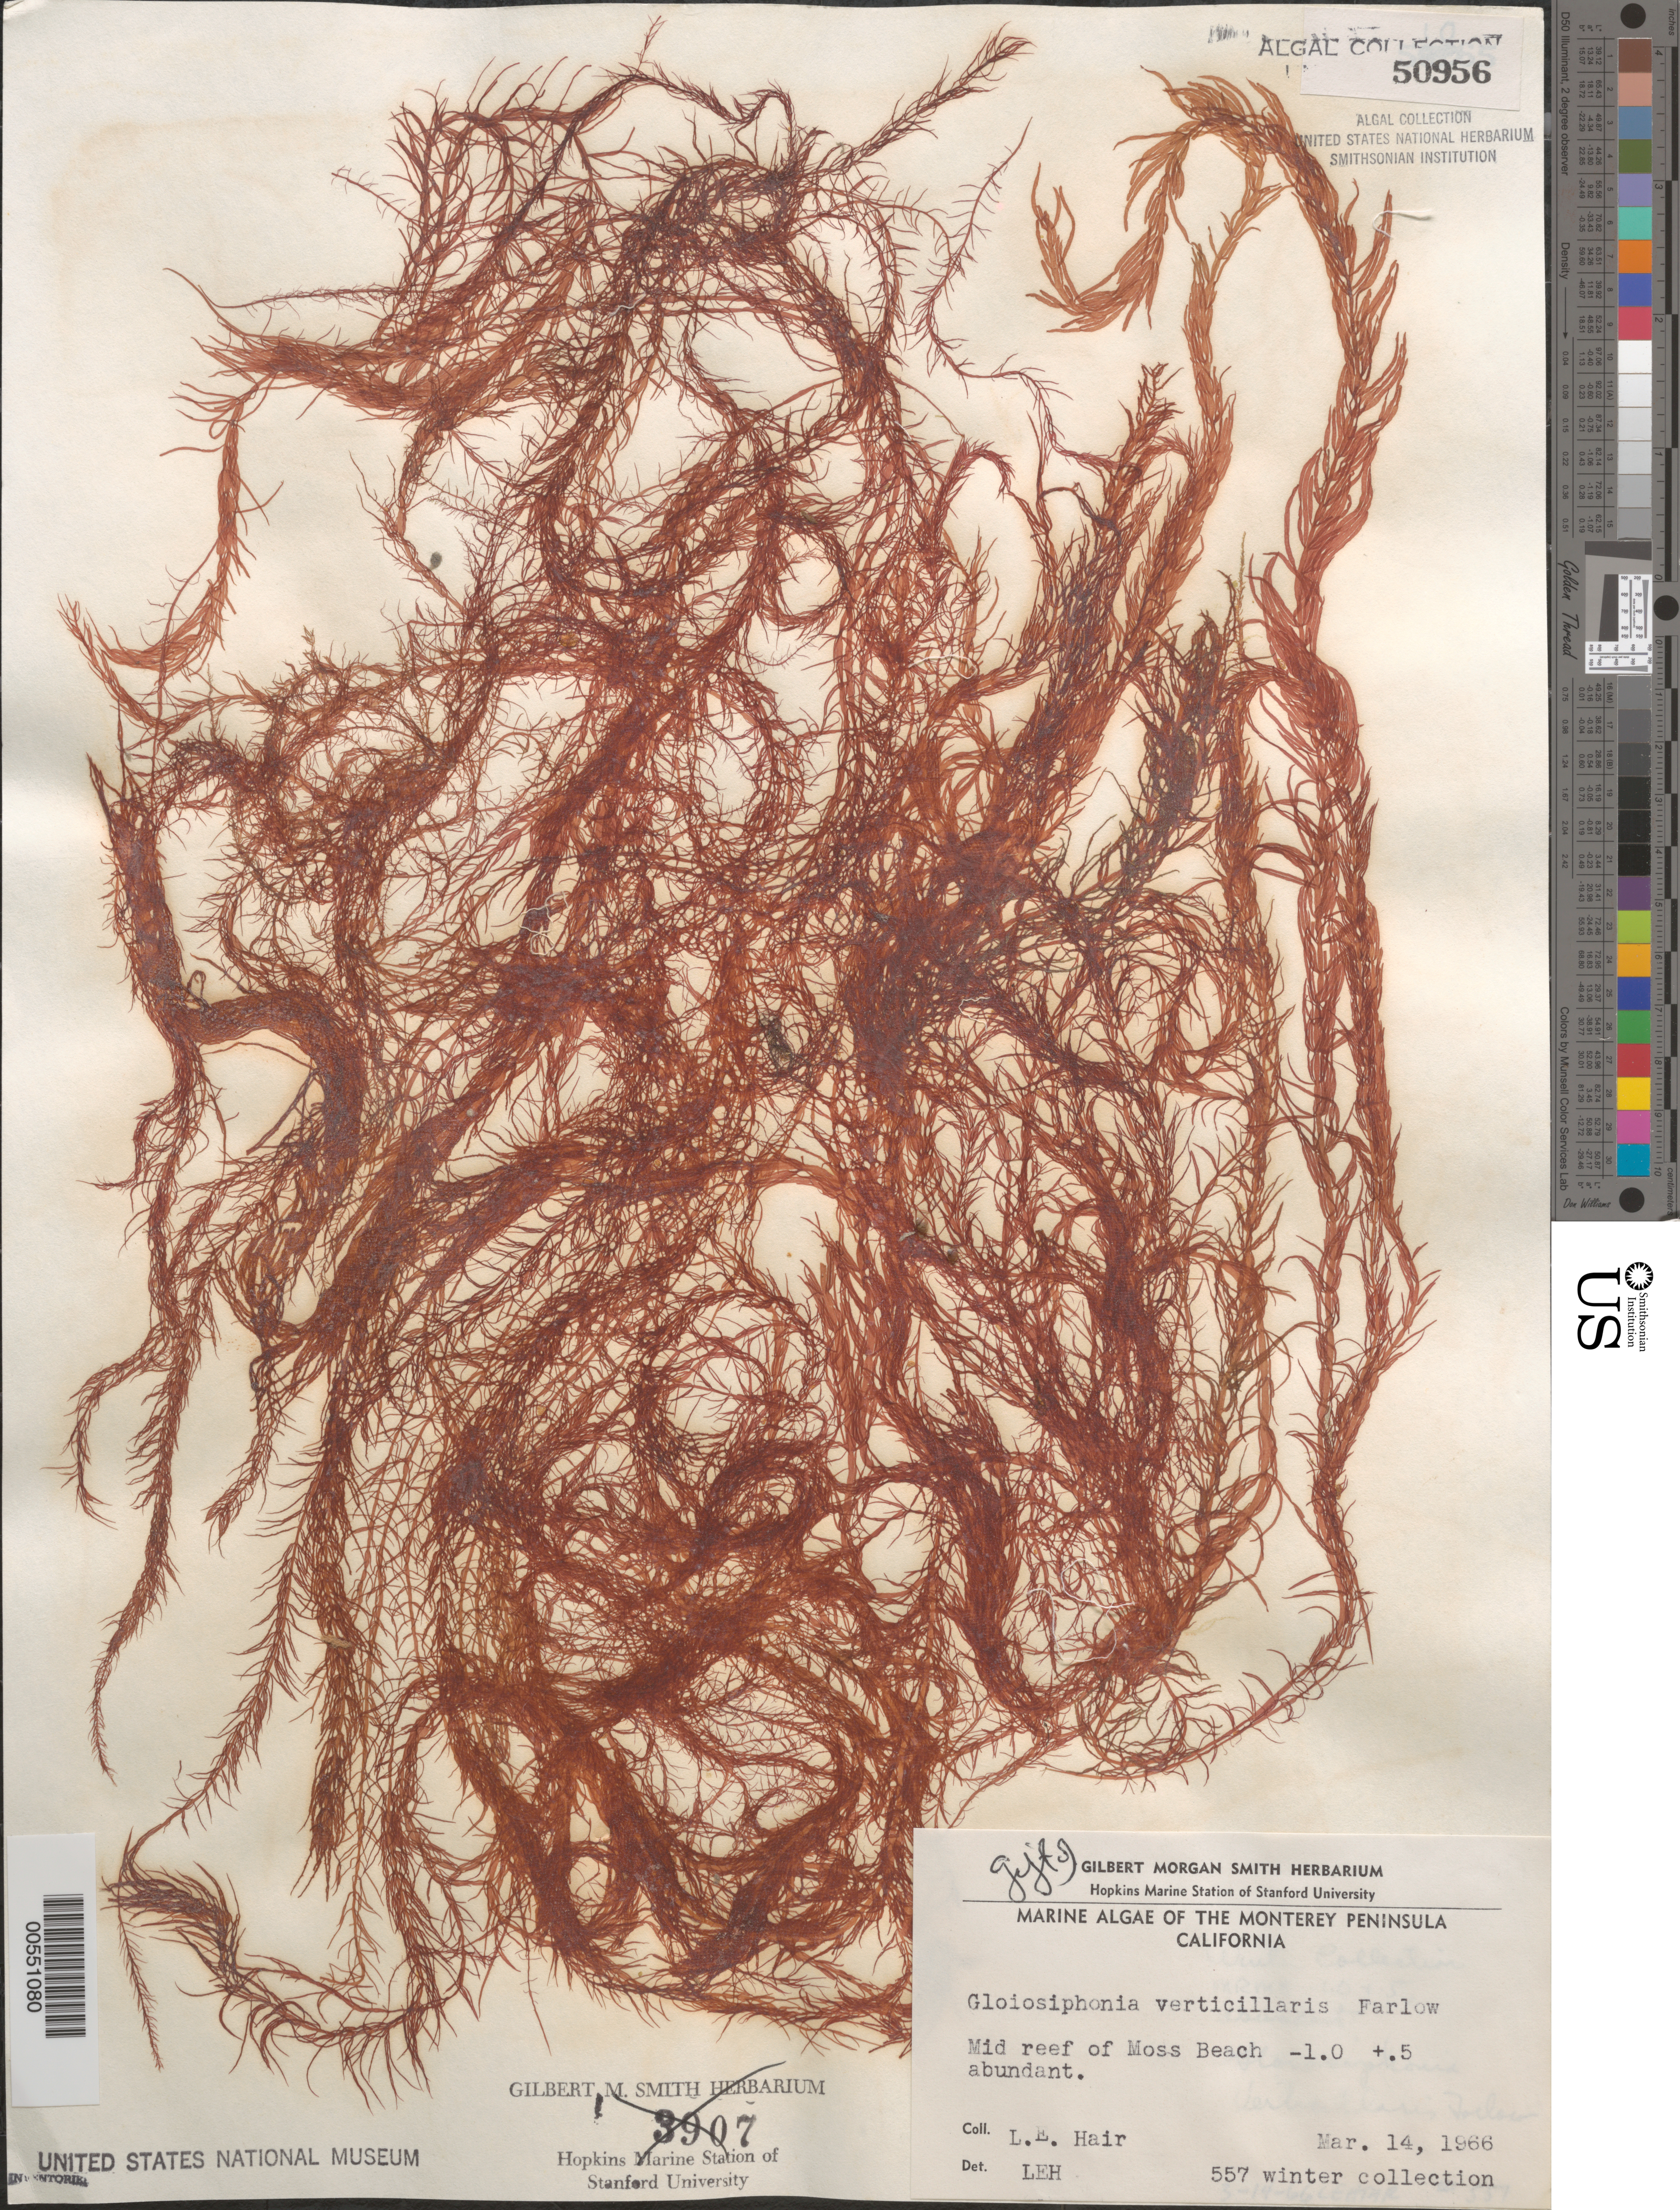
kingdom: Plantae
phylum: Rhodophyta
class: Florideophyceae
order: Gigartinales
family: Gloiosiphoniaceae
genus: Gloiosiphonia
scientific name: Gloiosiphonia verticillaris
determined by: Hair, L. E.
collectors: L. Hair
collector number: LEH 557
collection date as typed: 14 Mar 1966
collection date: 1966-03-14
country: United States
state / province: California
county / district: Monterey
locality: Middle Reef of Moss Beach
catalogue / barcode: US 50956